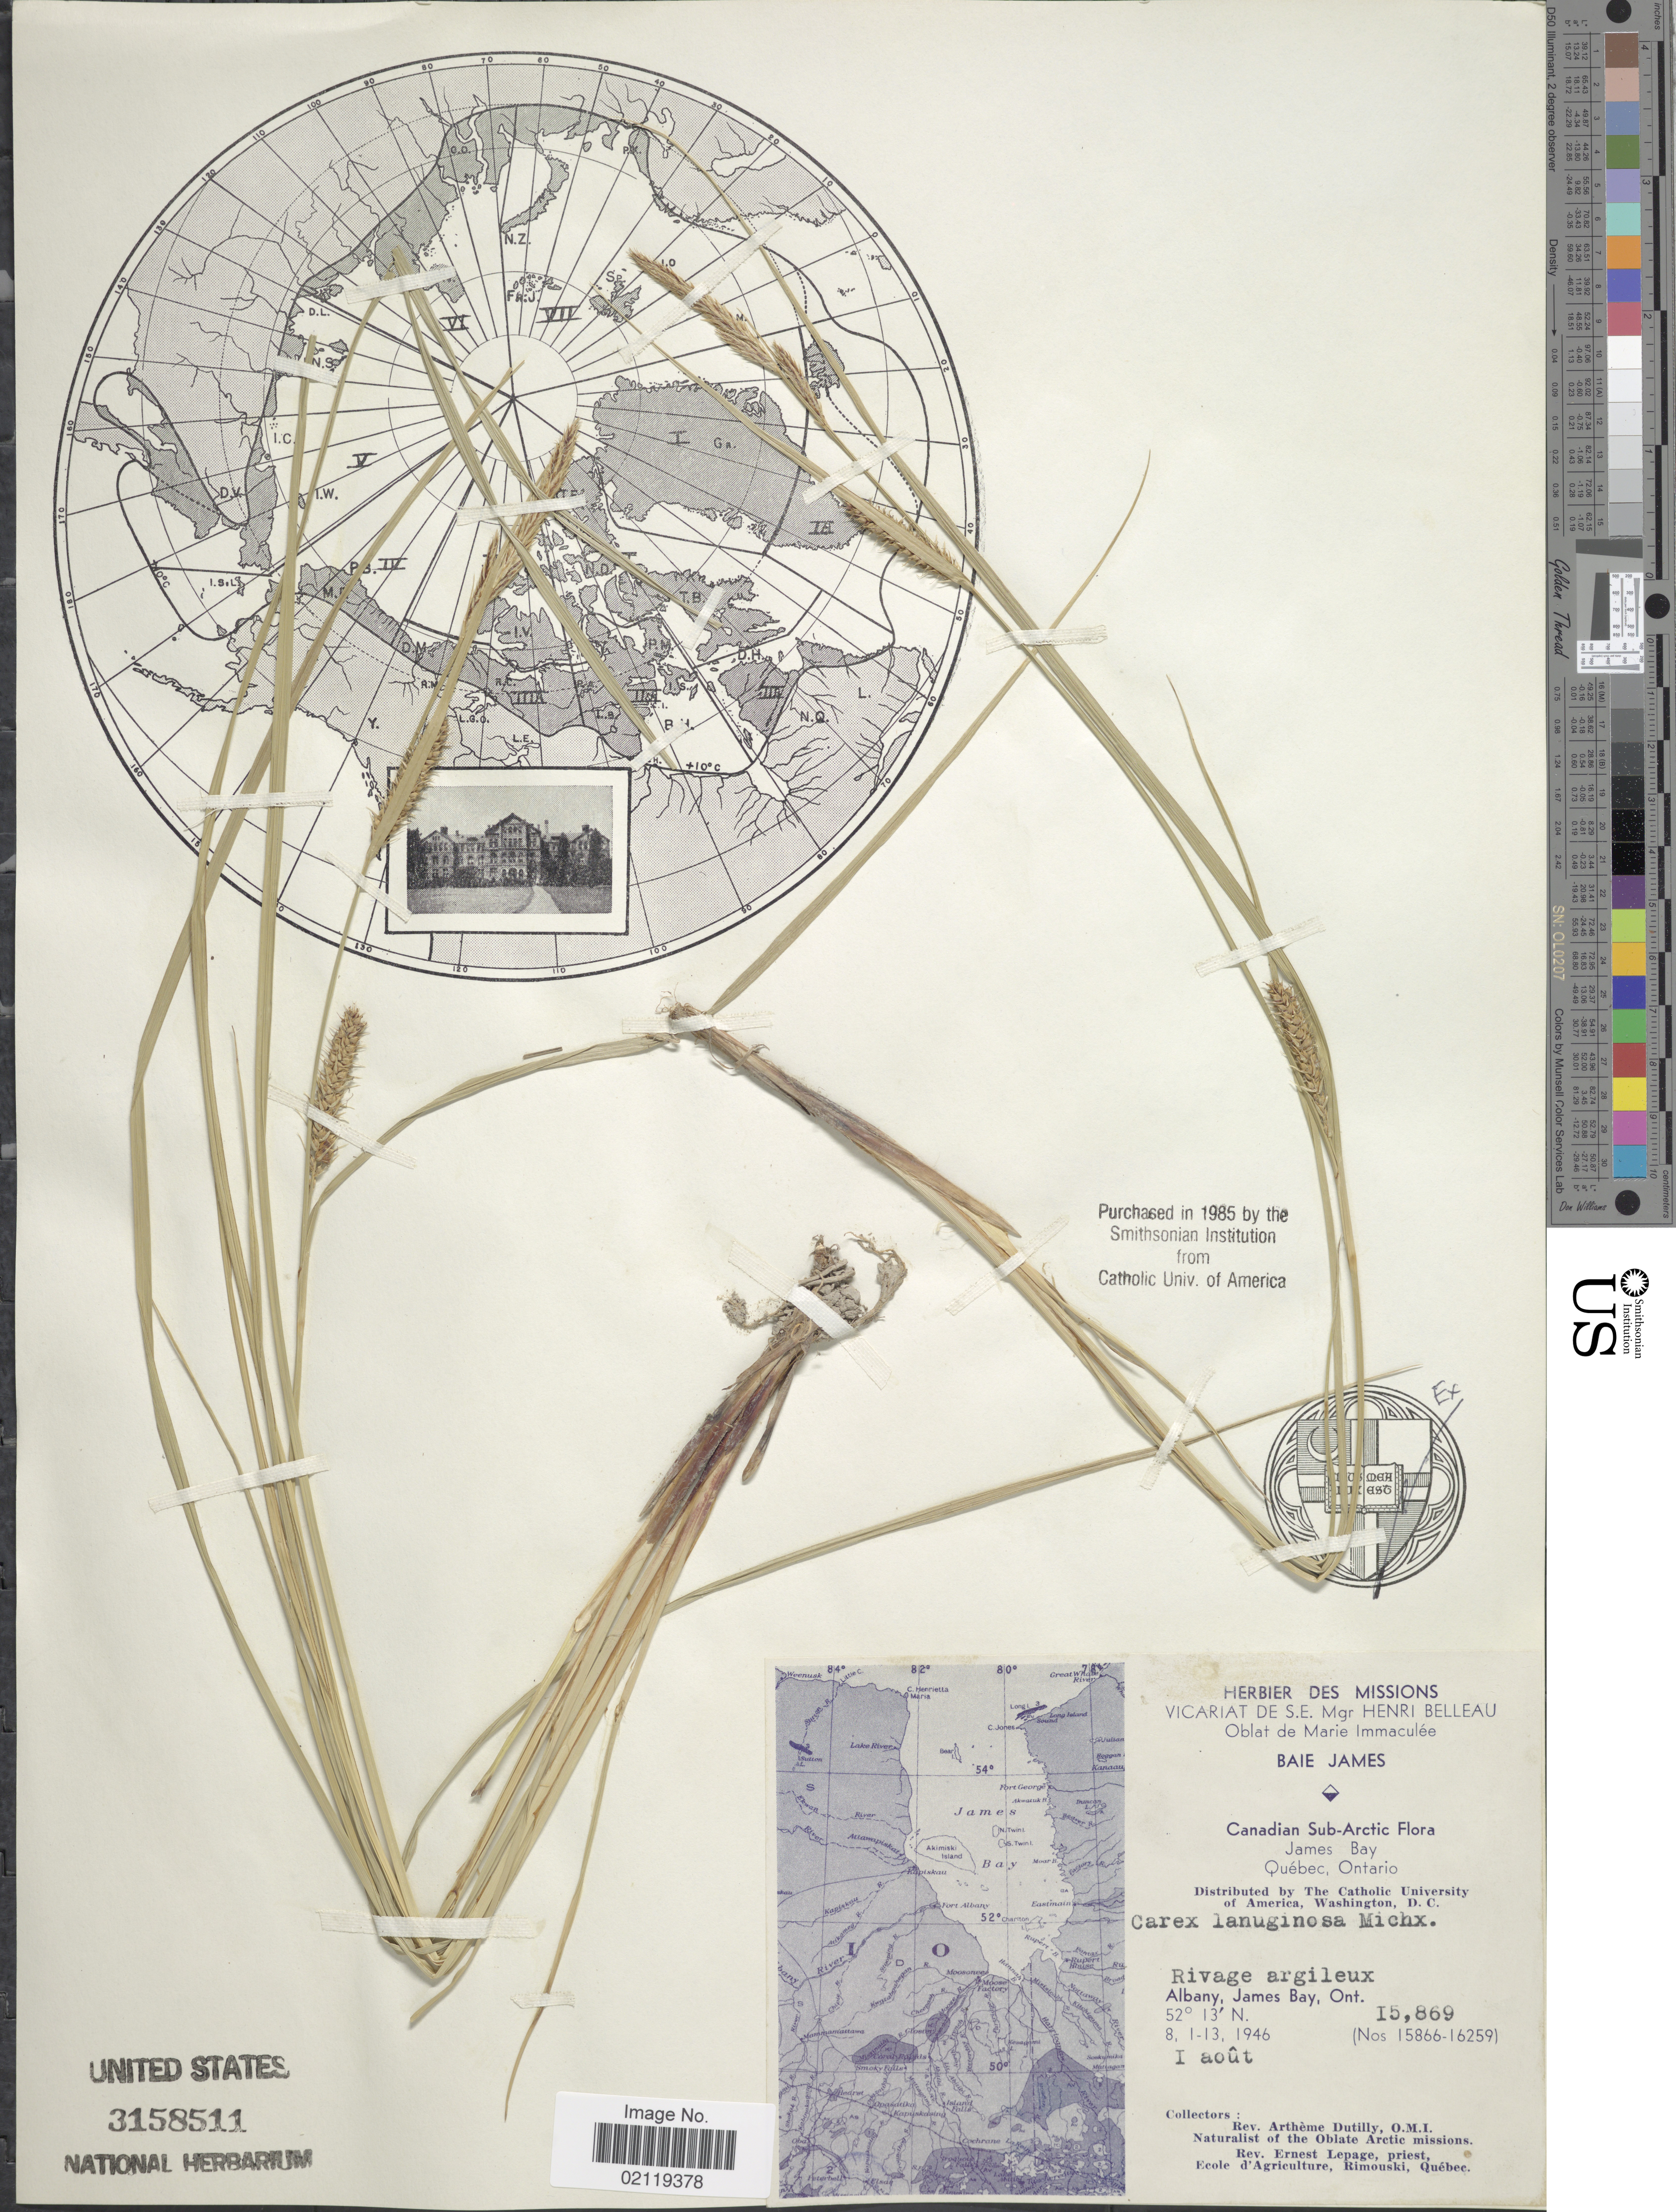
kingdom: Plantae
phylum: Tracheophyta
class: Liliopsida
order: Poales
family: Cyperaceae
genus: Carex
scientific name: Carex pellita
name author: Muhl. ex Willd.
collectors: A. Dutilly & E. Lepage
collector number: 15869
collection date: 1946-08-01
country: Canada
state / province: Ontario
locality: Canadian Sub-Arctic. James Bay. Rivage argileux. Albany, James Bay, Ont.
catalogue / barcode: US 3158511